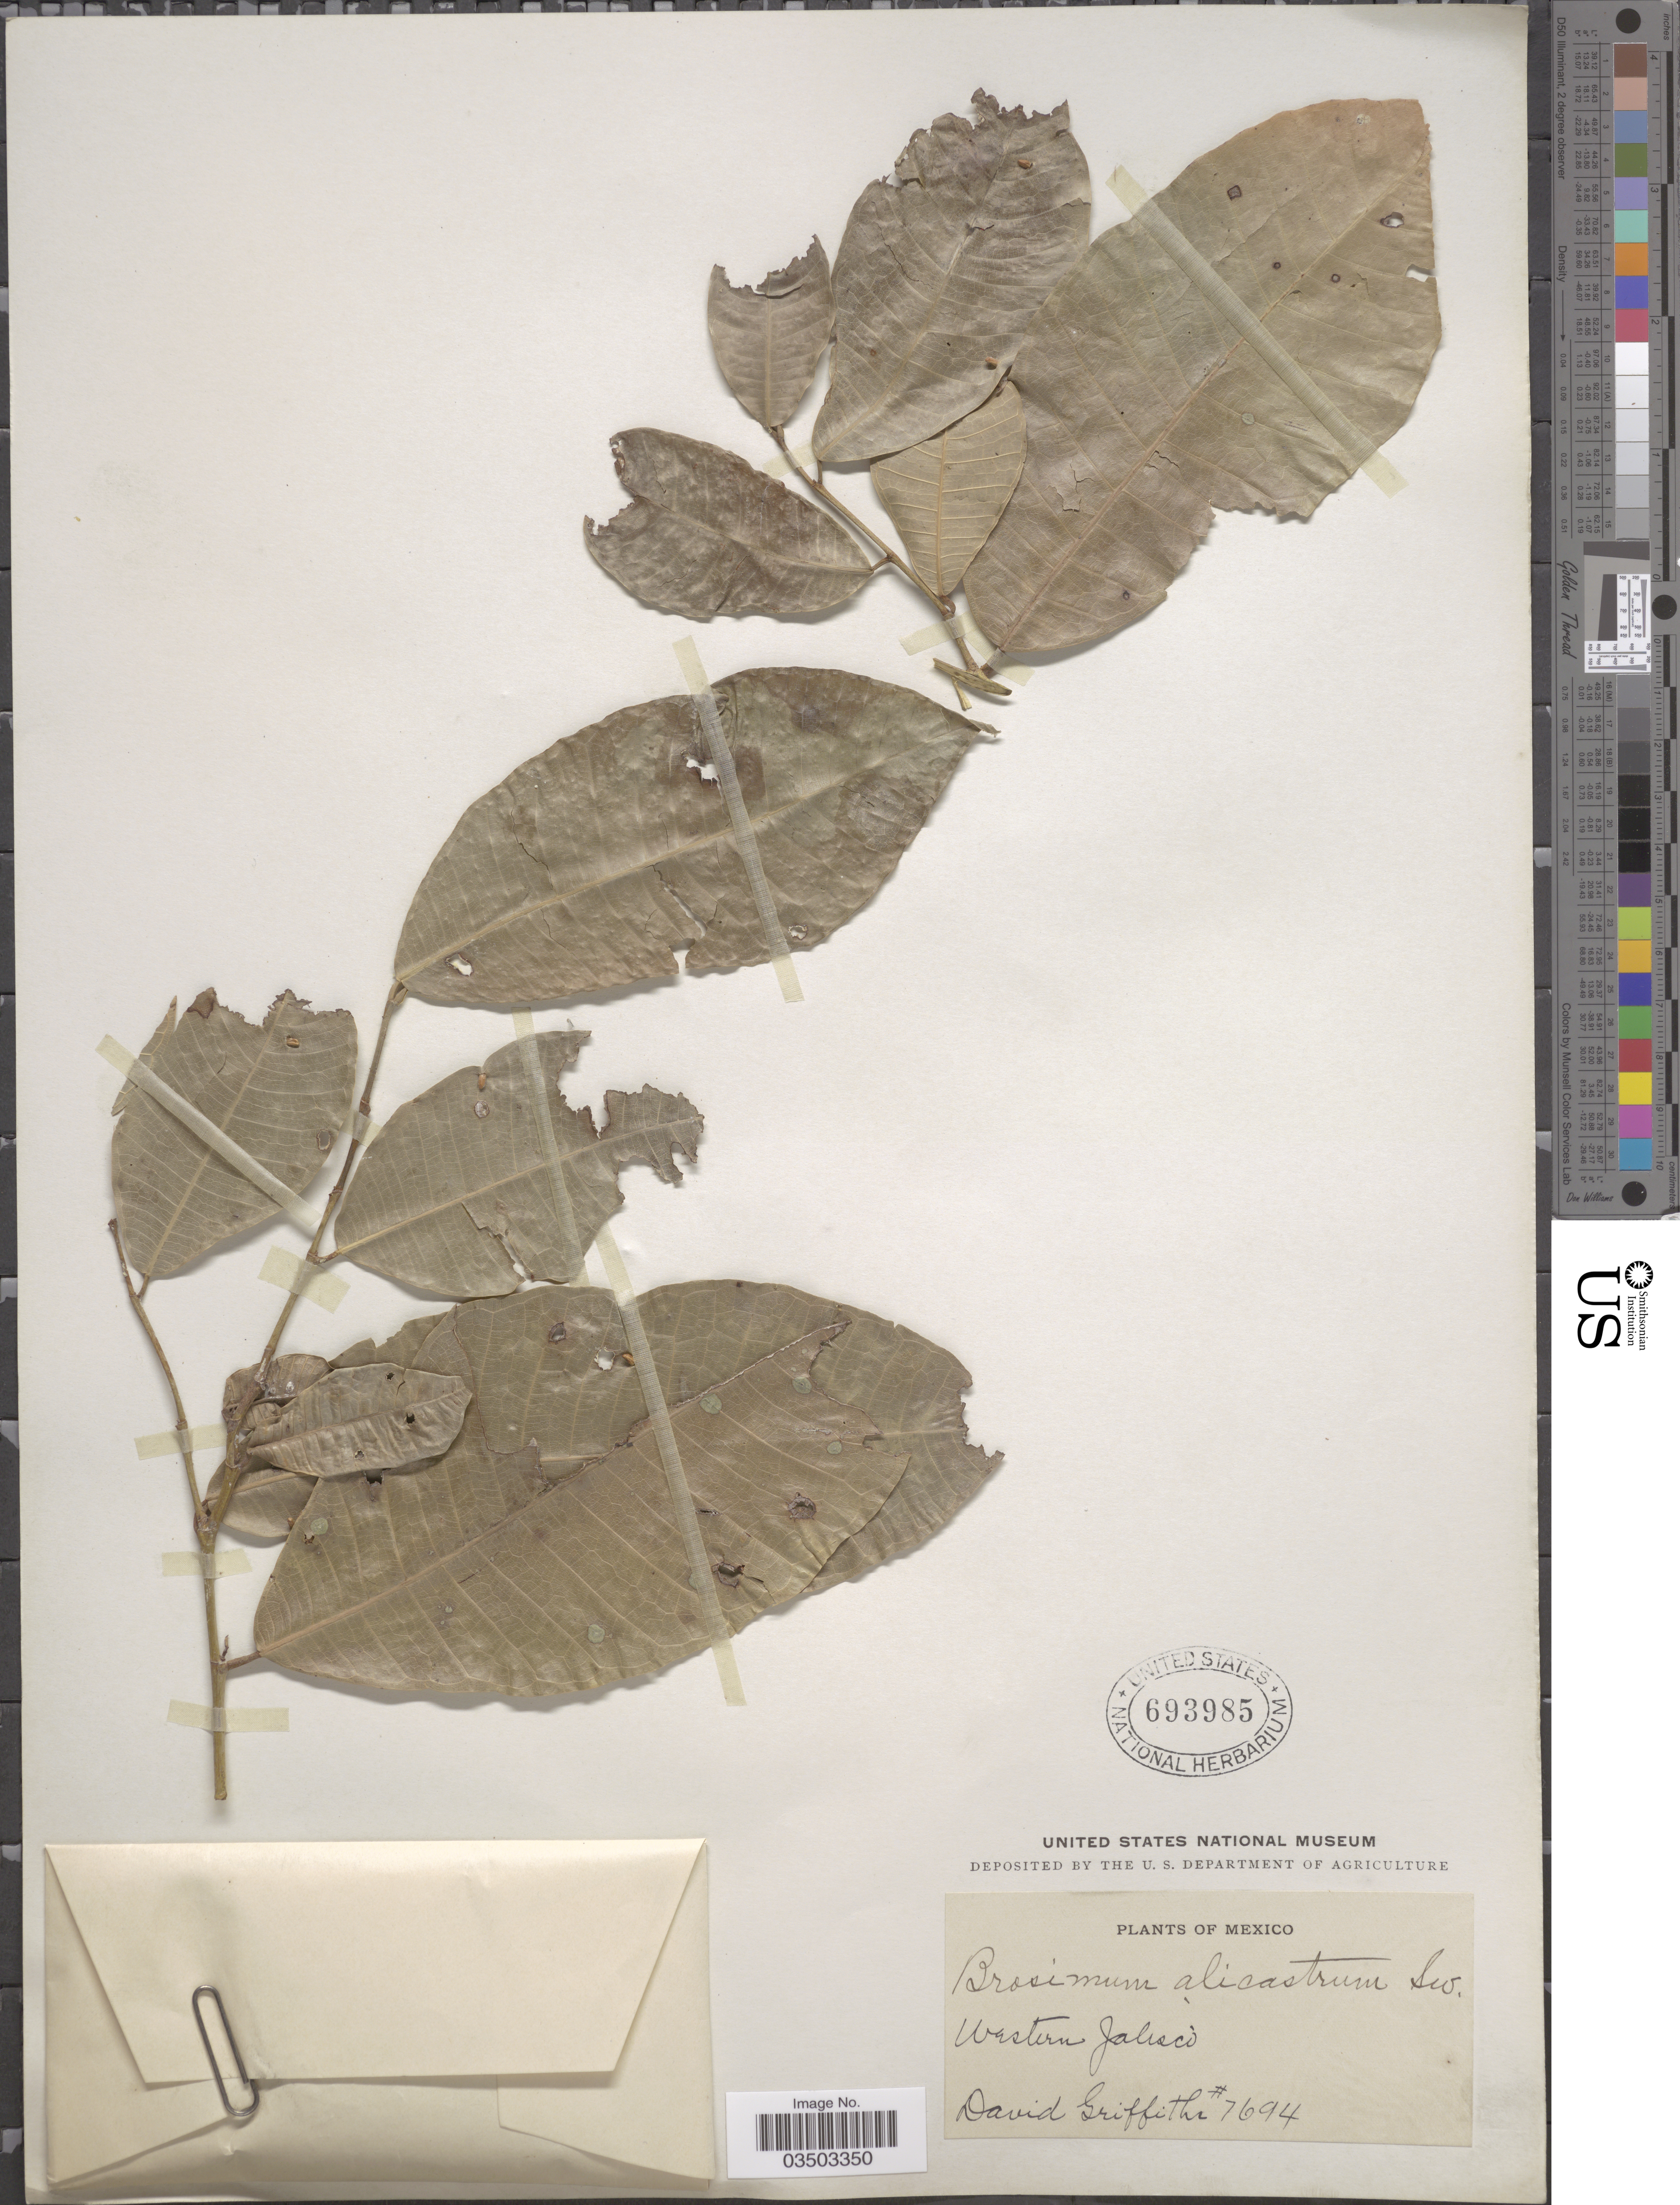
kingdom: Plantae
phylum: Tracheophyta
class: Magnoliopsida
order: Rosales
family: Moraceae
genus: Brosimum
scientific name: Brosimum alicastrum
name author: Sw.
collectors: D. Griffiths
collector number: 7694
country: Mexico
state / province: Jalisco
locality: Western Jaliscó.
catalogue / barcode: US 693985